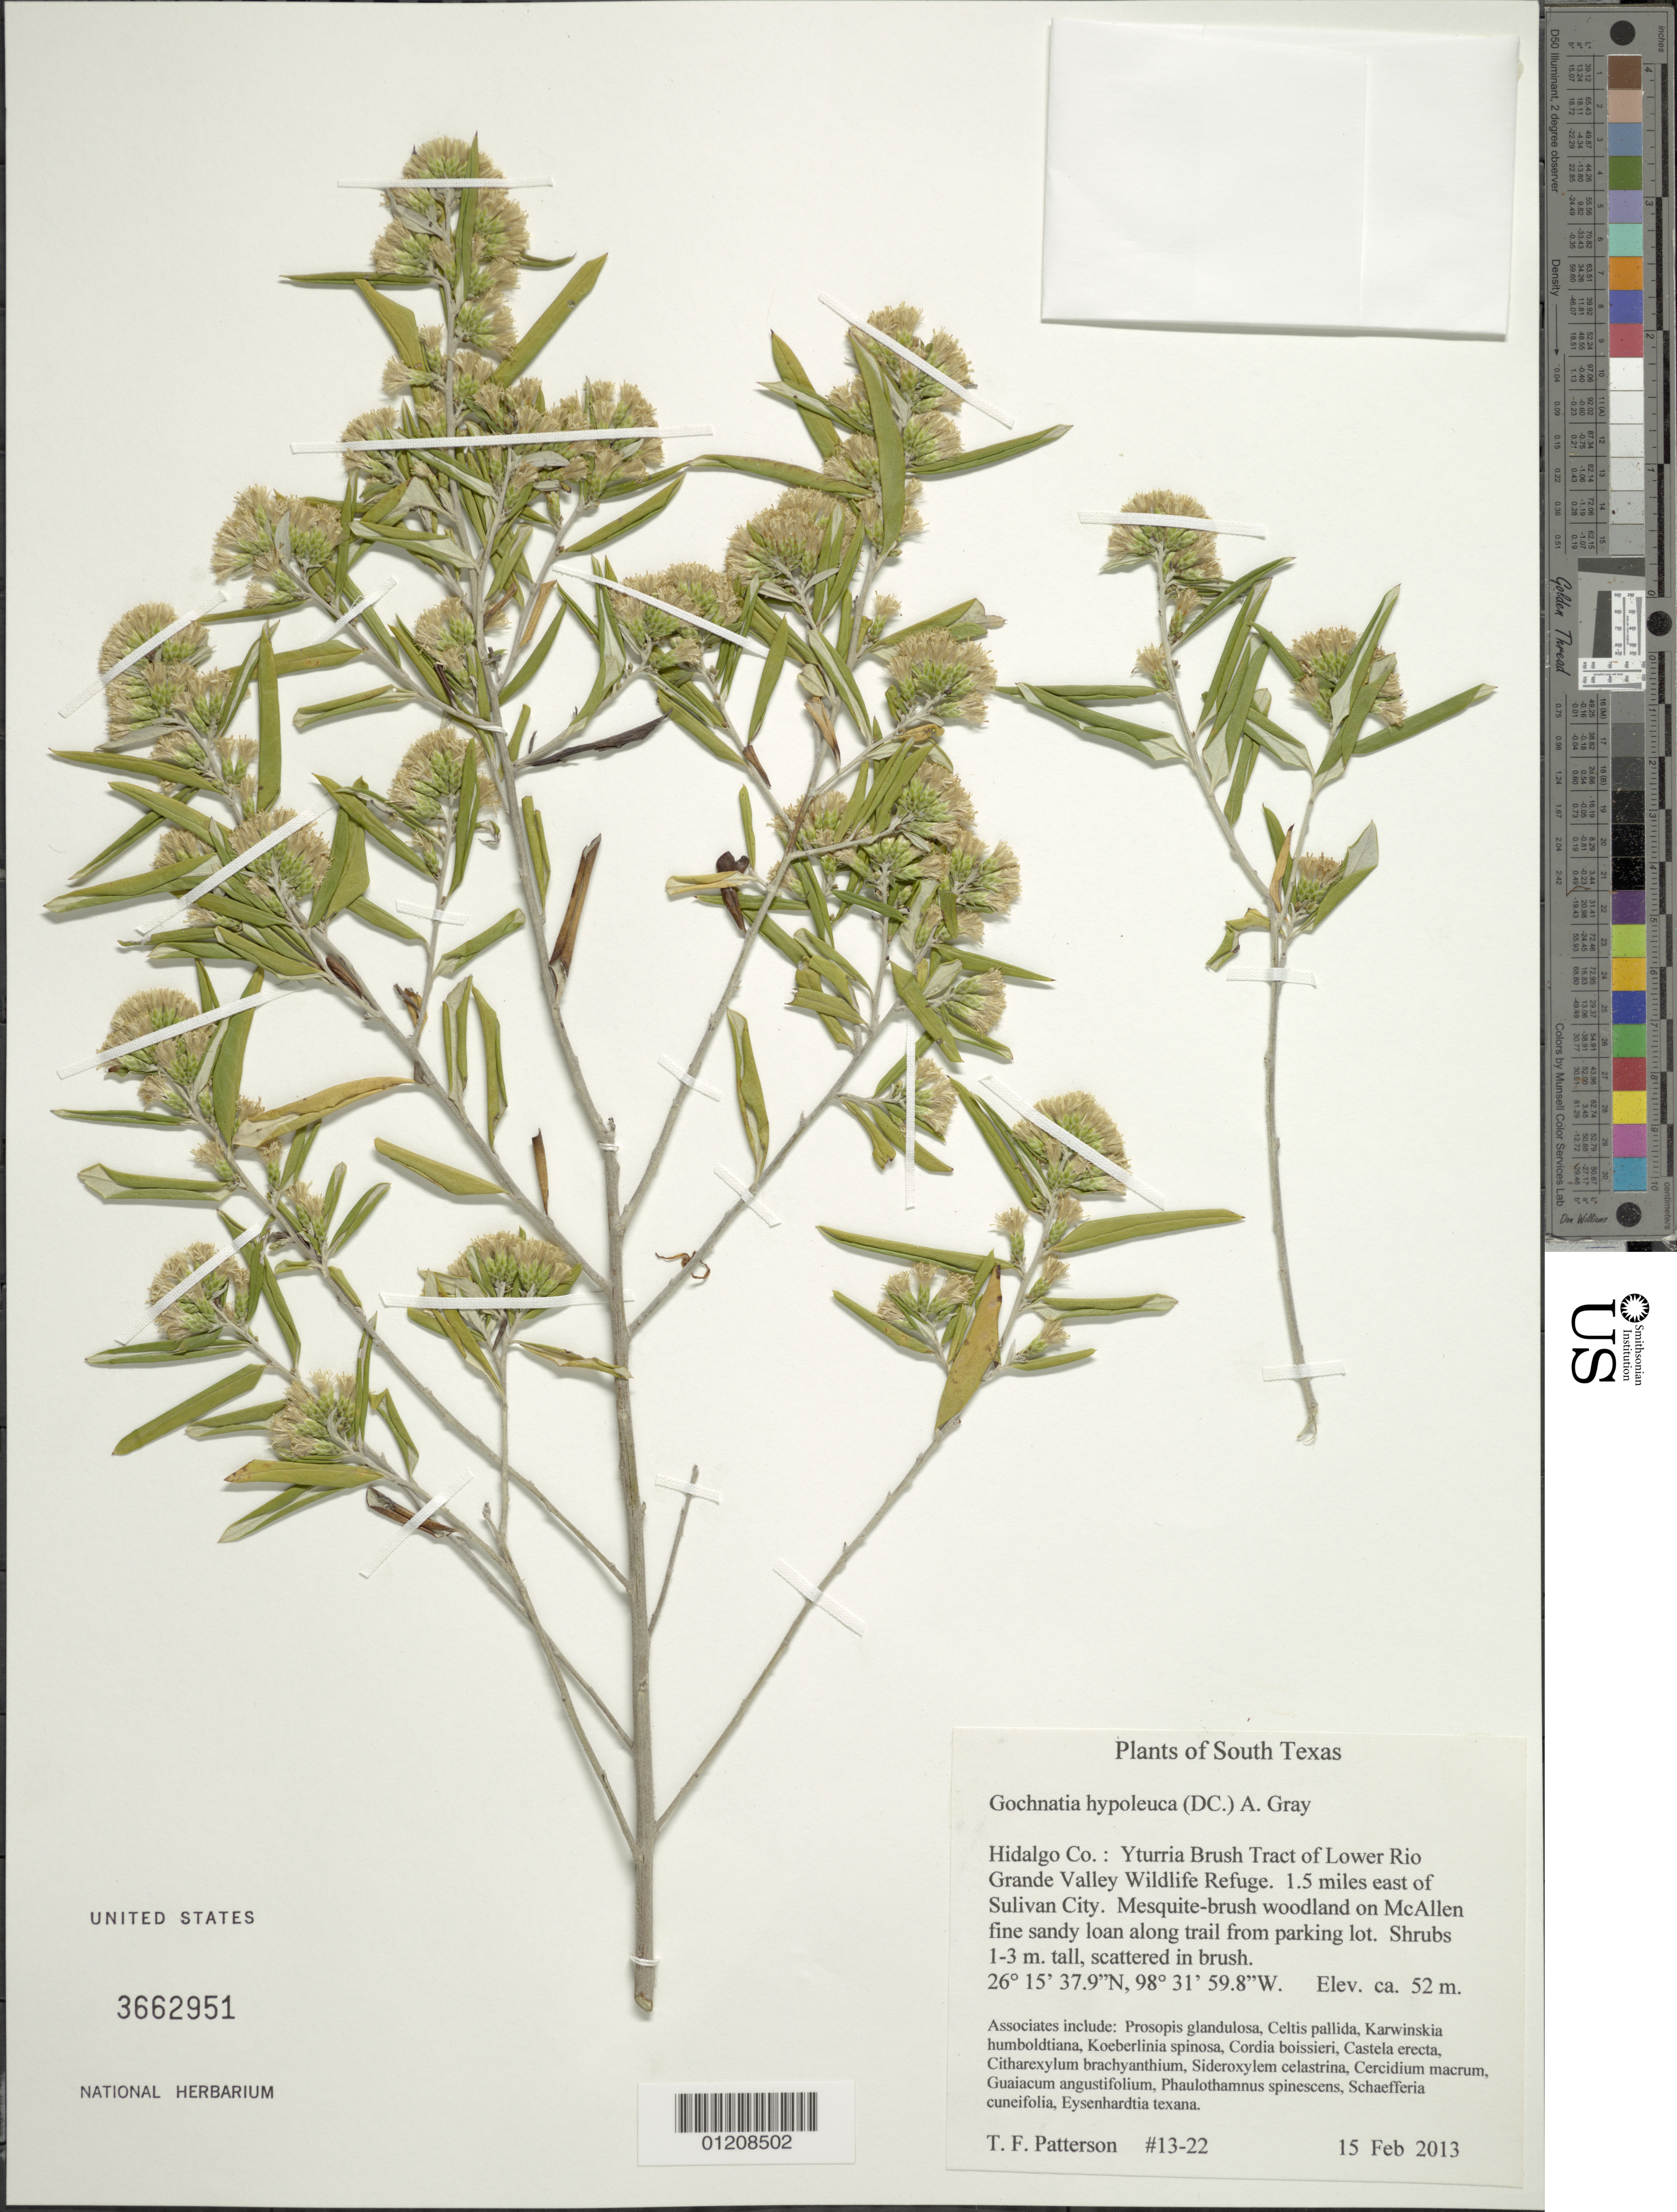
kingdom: Plantae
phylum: Tracheophyta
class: Magnoliopsida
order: Asterales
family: Asteraceae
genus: Nahuatlea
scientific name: Nahuatlea hypoleuca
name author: (DC.) V.A. Funk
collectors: T. Patterson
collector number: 13-22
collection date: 2013-02-15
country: United States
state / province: Texas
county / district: Hidalgo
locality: Yturria Brush Tract of Lower Rio Grande Valley Wildlife Refuge. 1.5 mi east of Sulivan City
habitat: Mesquite-brush woodland on McAllen fine sandy loan along trail from parking lot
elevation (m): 52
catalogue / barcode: US 3662951